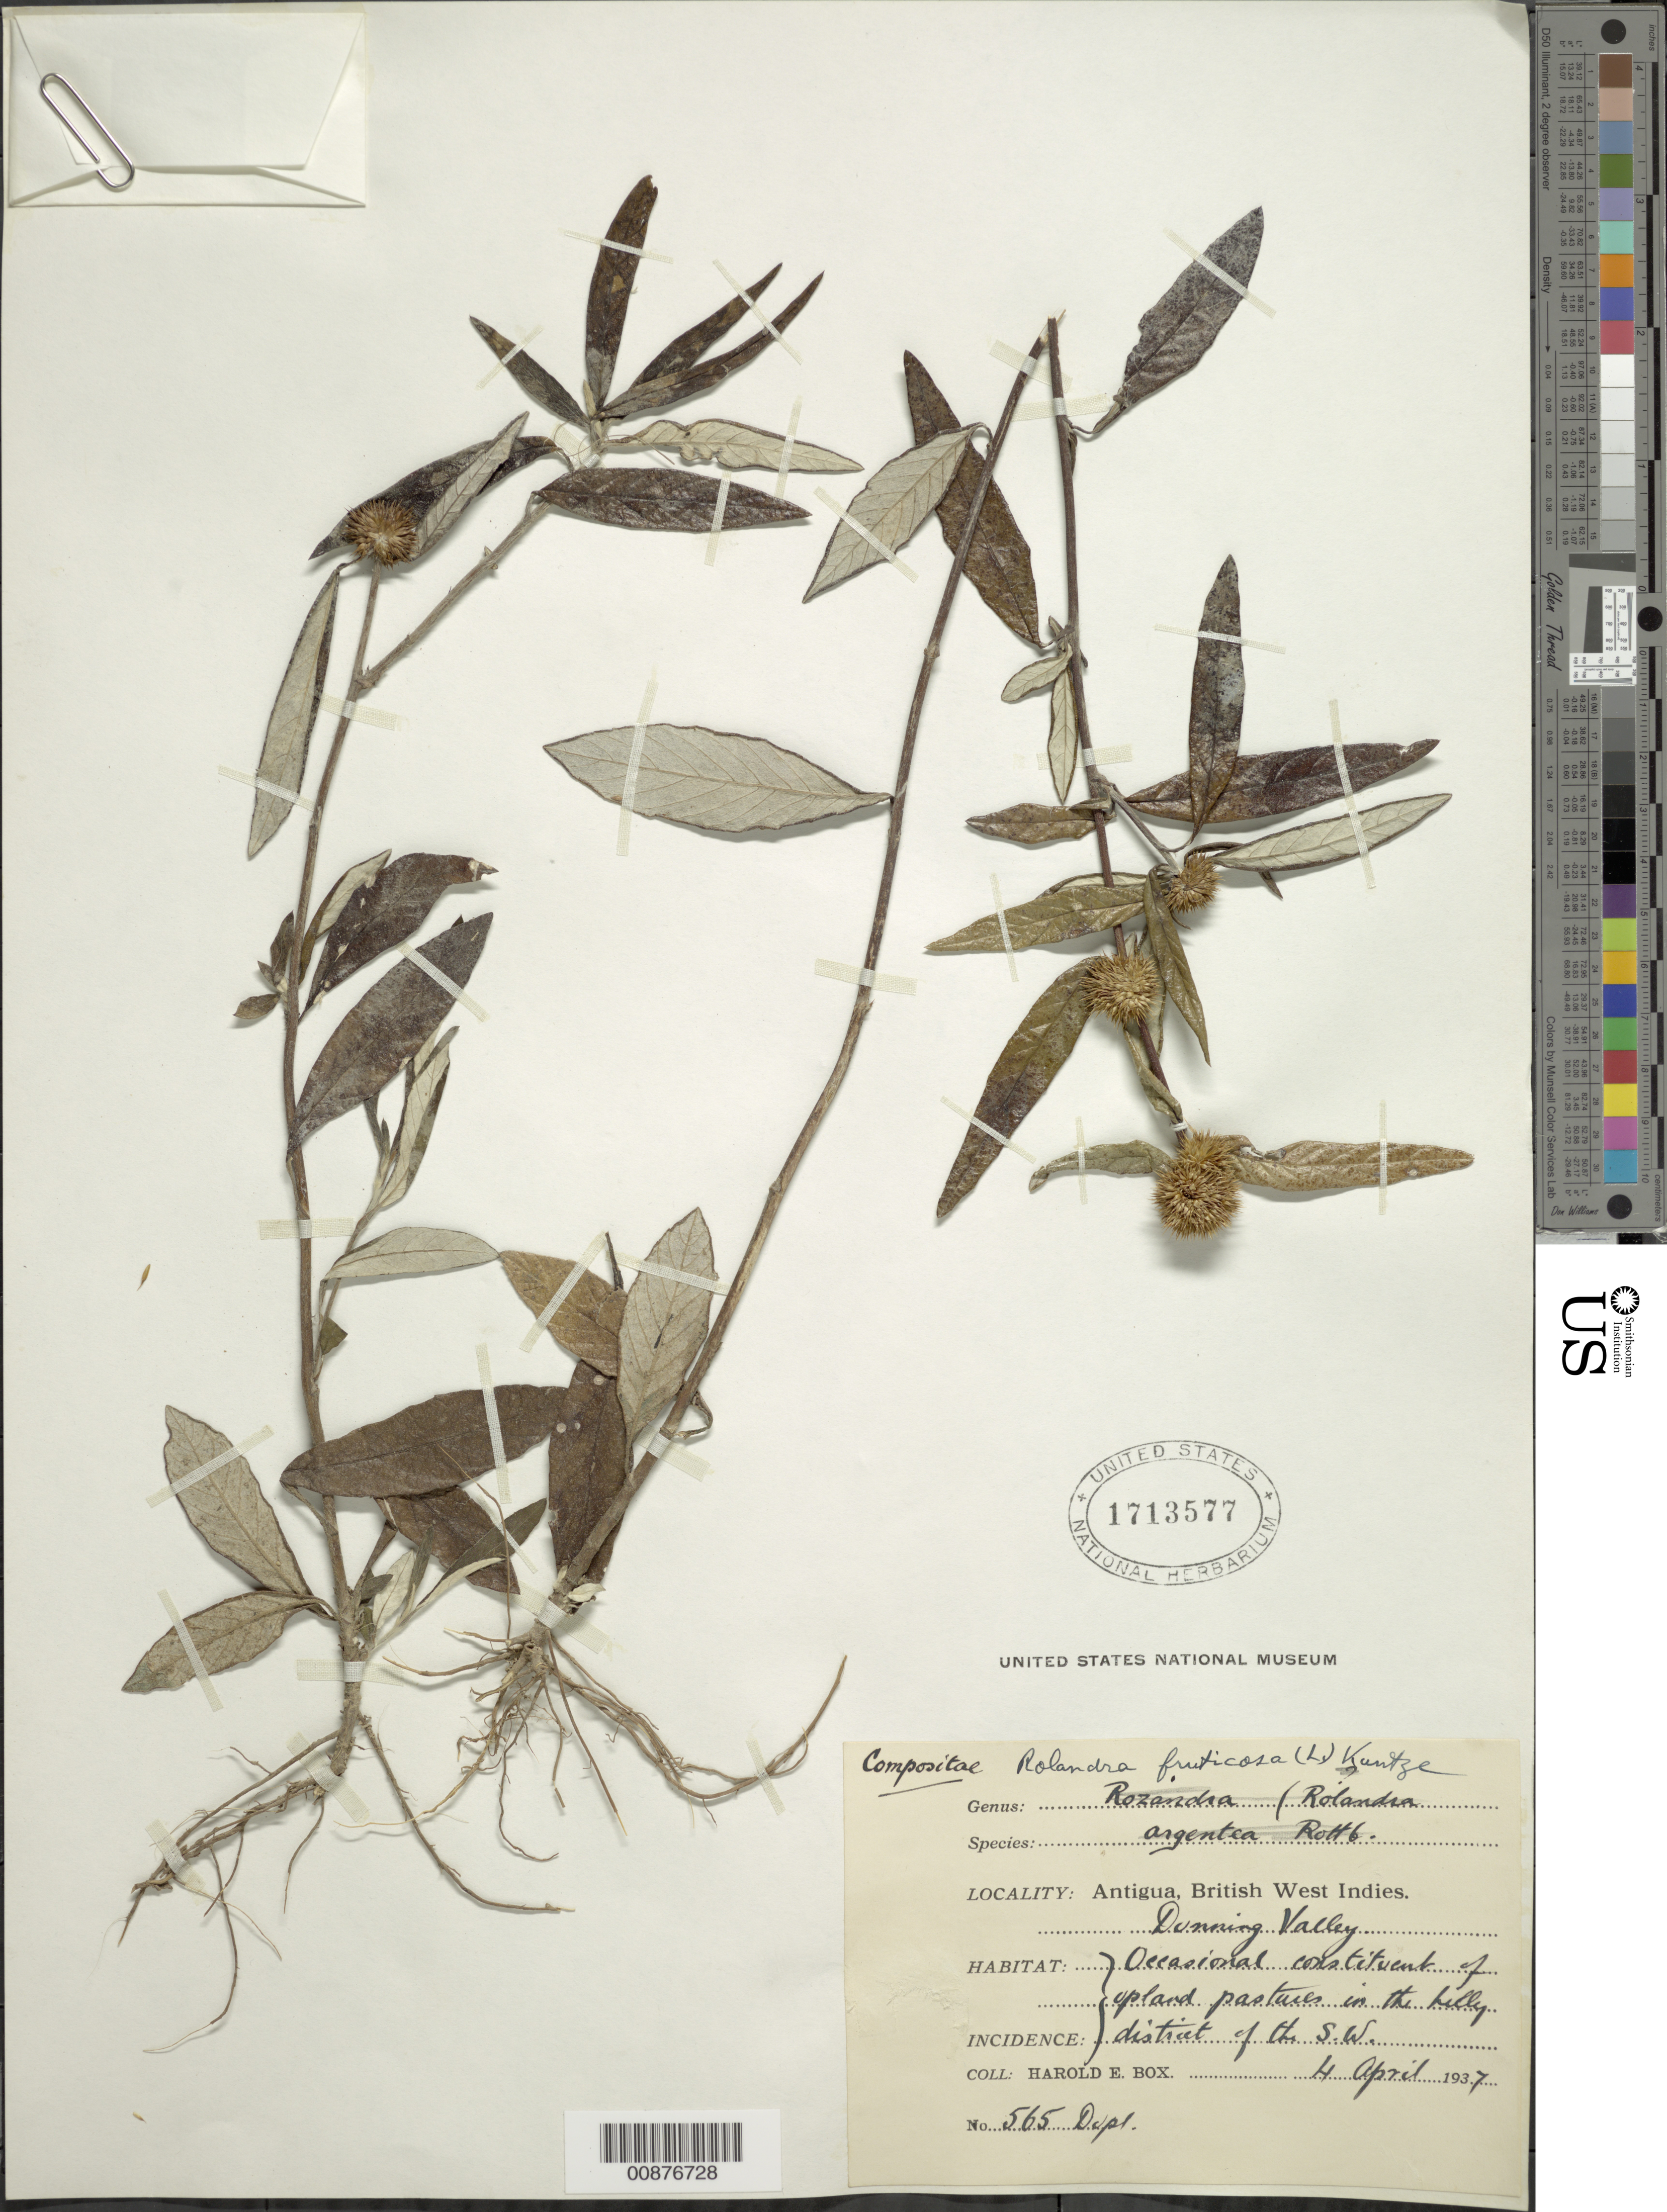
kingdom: Plantae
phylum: Tracheophyta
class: Magnoliopsida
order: Asterales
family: Asteraceae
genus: Rolandra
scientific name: Rolandra fruticosa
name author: (L.) Kuntze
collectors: H. E. Box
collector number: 565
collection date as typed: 04 Apr 1937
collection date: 1937-04-04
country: Antigua and Barbuda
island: Leeward Is.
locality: Dunning Valley, in the hilly district of the S.W.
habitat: Upland pastures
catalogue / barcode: US 1713577